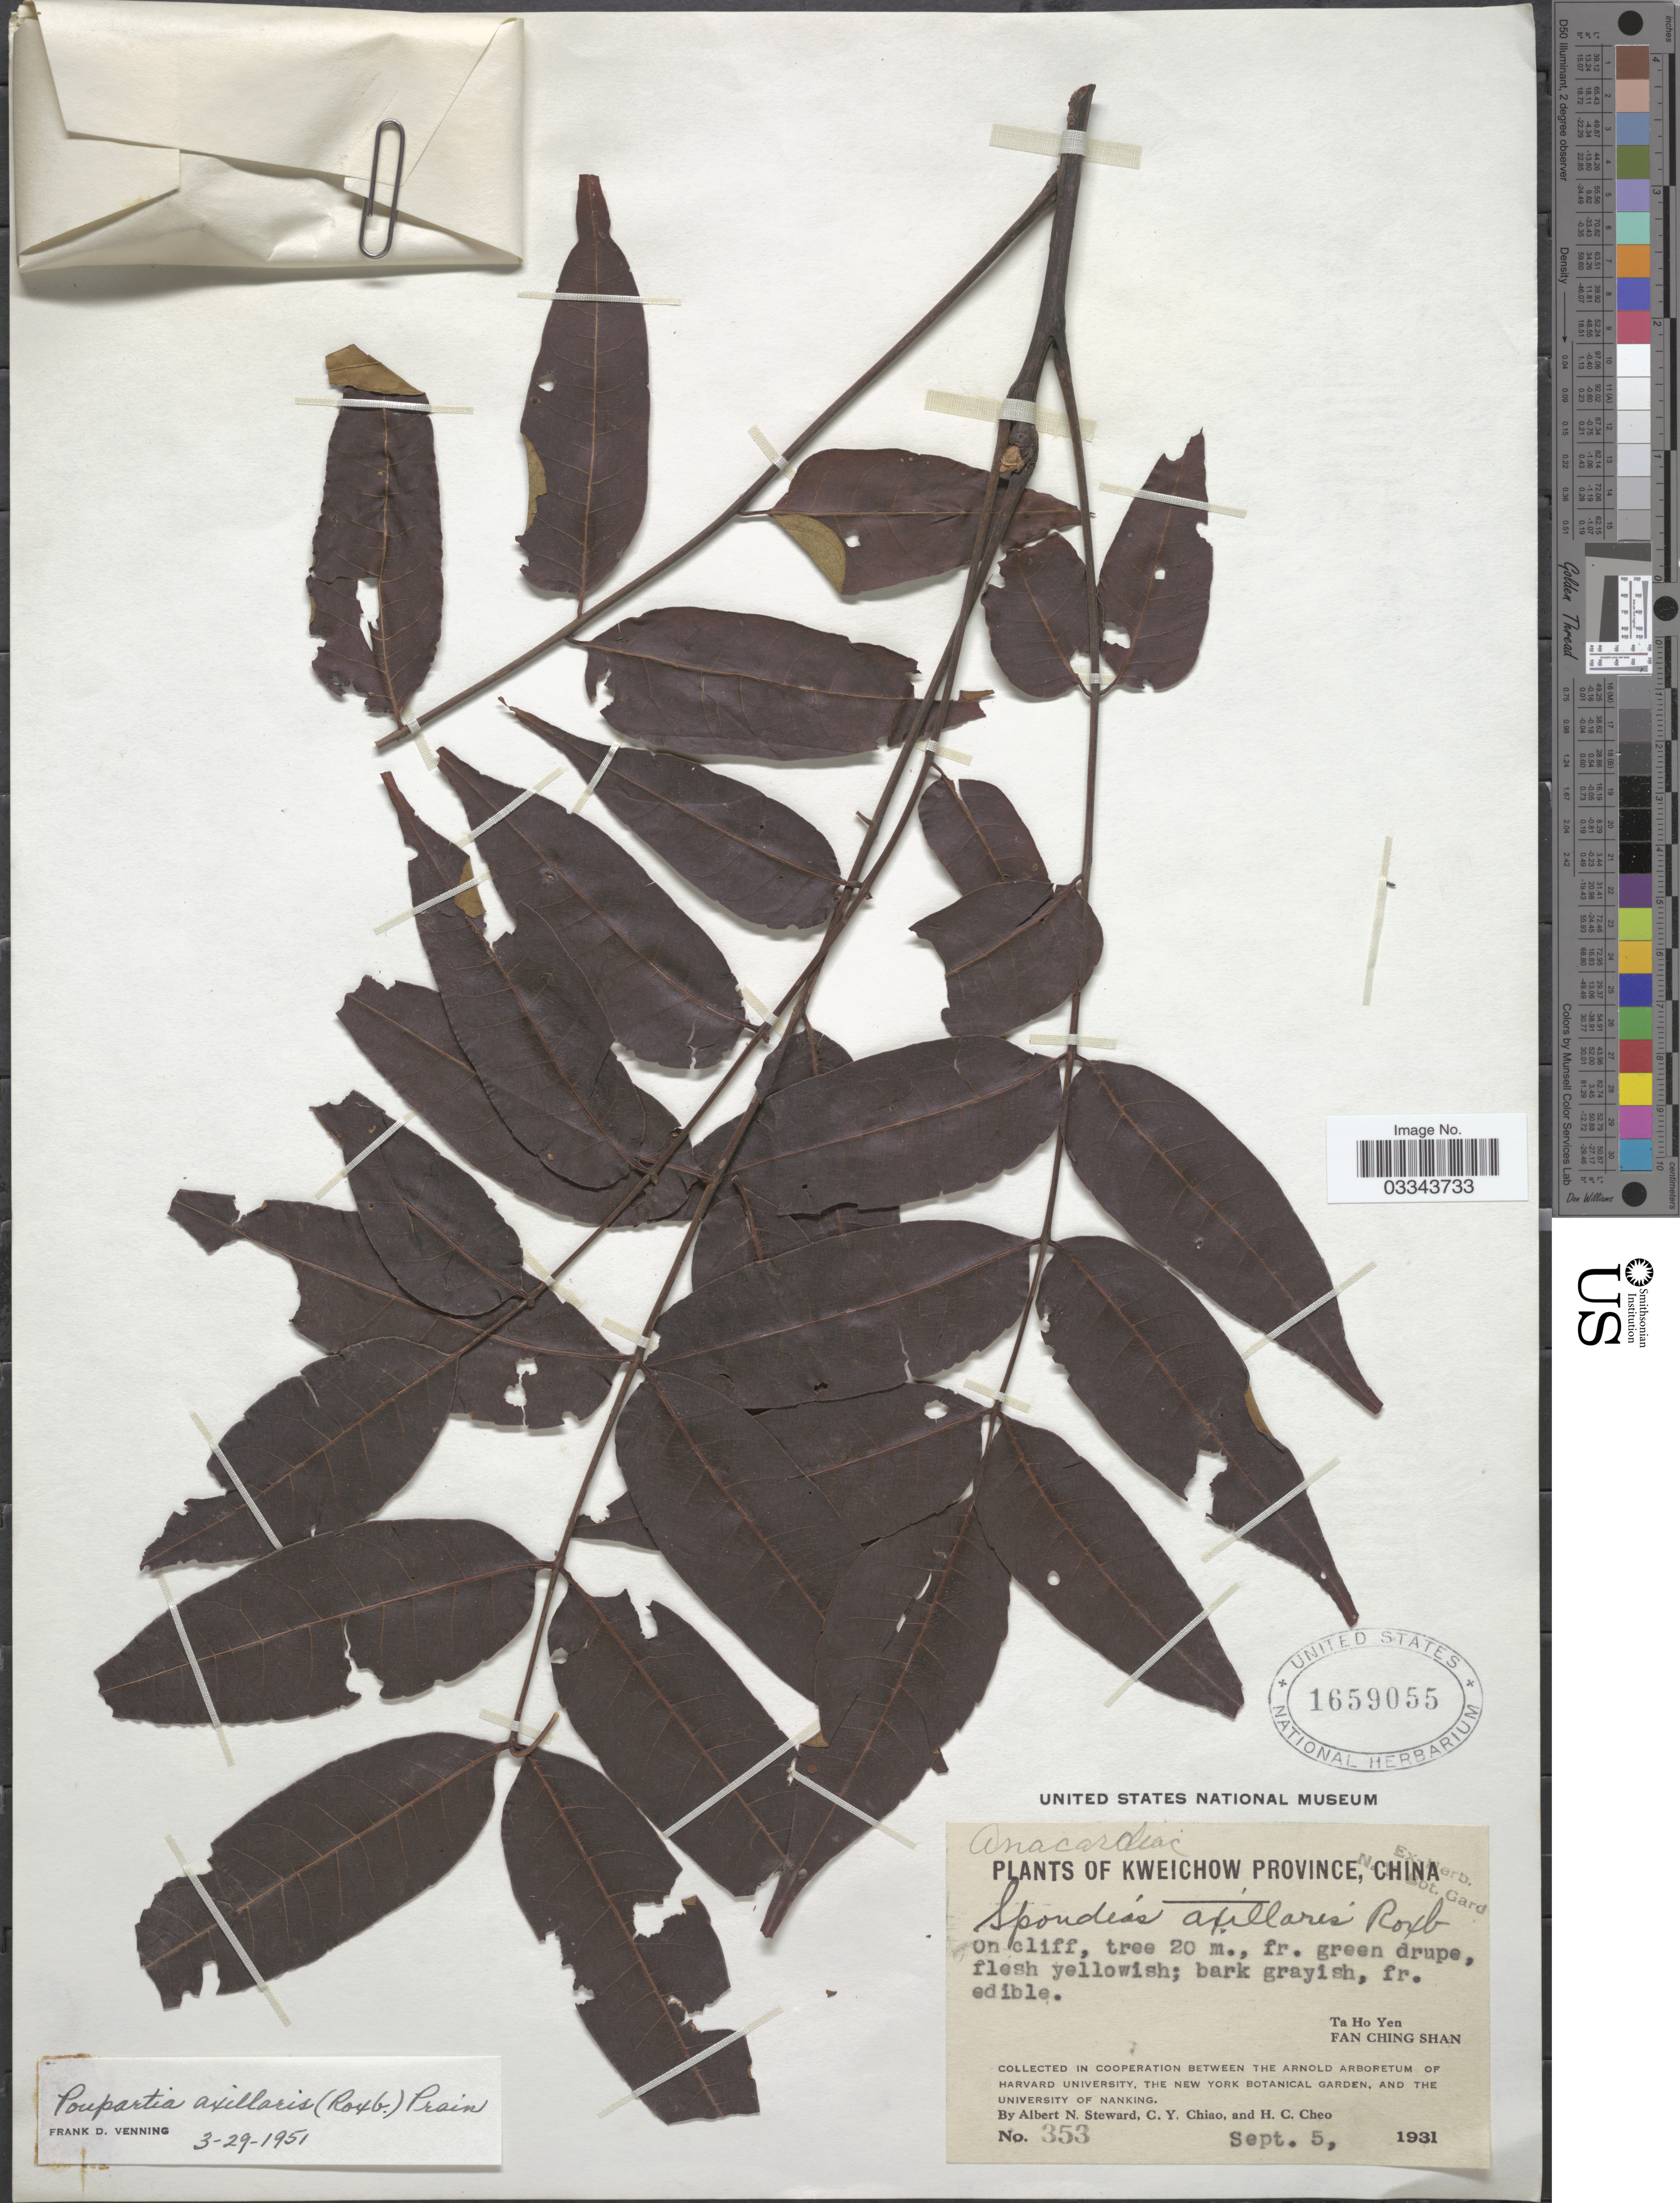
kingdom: Plantae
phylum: Tracheophyta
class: Magnoliopsida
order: Sapindales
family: Anacardiaceae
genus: Choerospondias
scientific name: Choerospondias axillaris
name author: (Roxb.) B.L. Burtt & A.W. Hill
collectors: A. N. Steward, C. Y. Chiao & H. Cheo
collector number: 353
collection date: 1931-09-05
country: China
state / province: Guizhou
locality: Kweichow Province. Ta Ho Yen. Fan Ching Shan.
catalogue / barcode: US 1659055